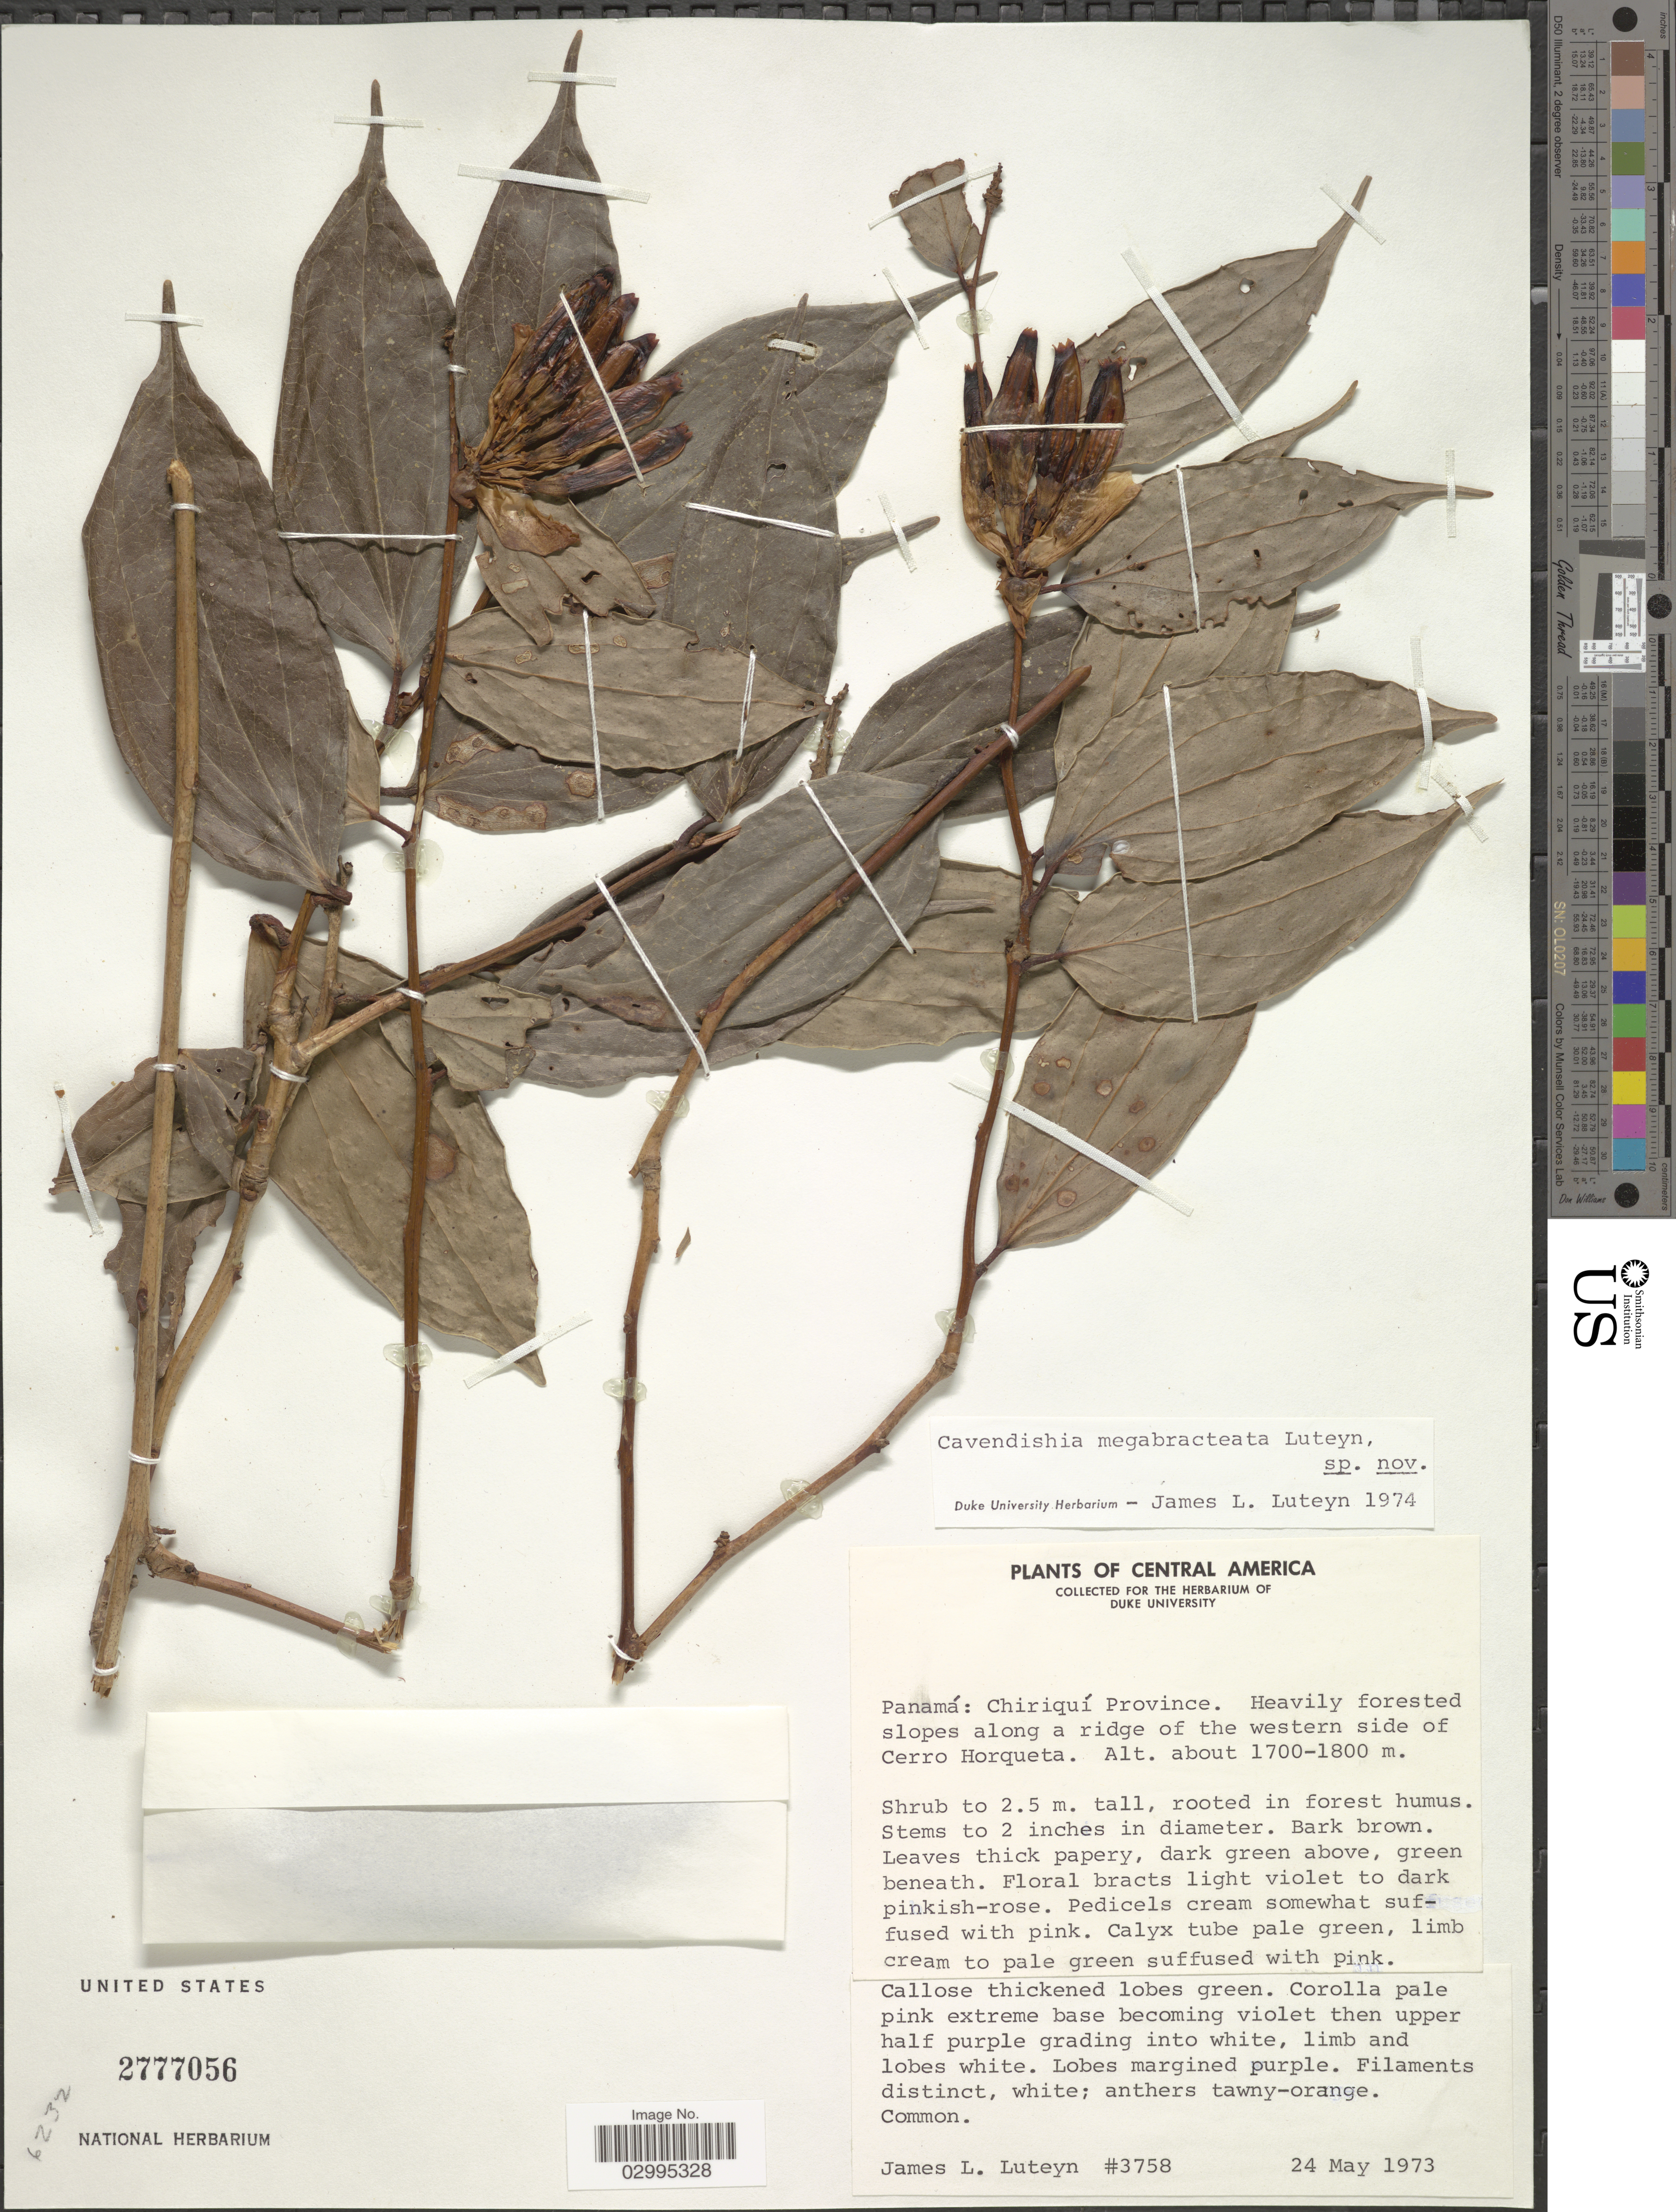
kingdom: Plantae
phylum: Tracheophyta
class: Magnoliopsida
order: Ericales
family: Ericaceae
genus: Cavendishia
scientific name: Cavendishia megabracteata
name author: Luteyn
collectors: J. L. Luteyn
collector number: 3758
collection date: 1973-05-24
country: Panama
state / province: Chiriqui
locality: Heavily forested slopes along a ridge of the western side of Cerro Horqueta.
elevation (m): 1700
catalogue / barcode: US 2777056